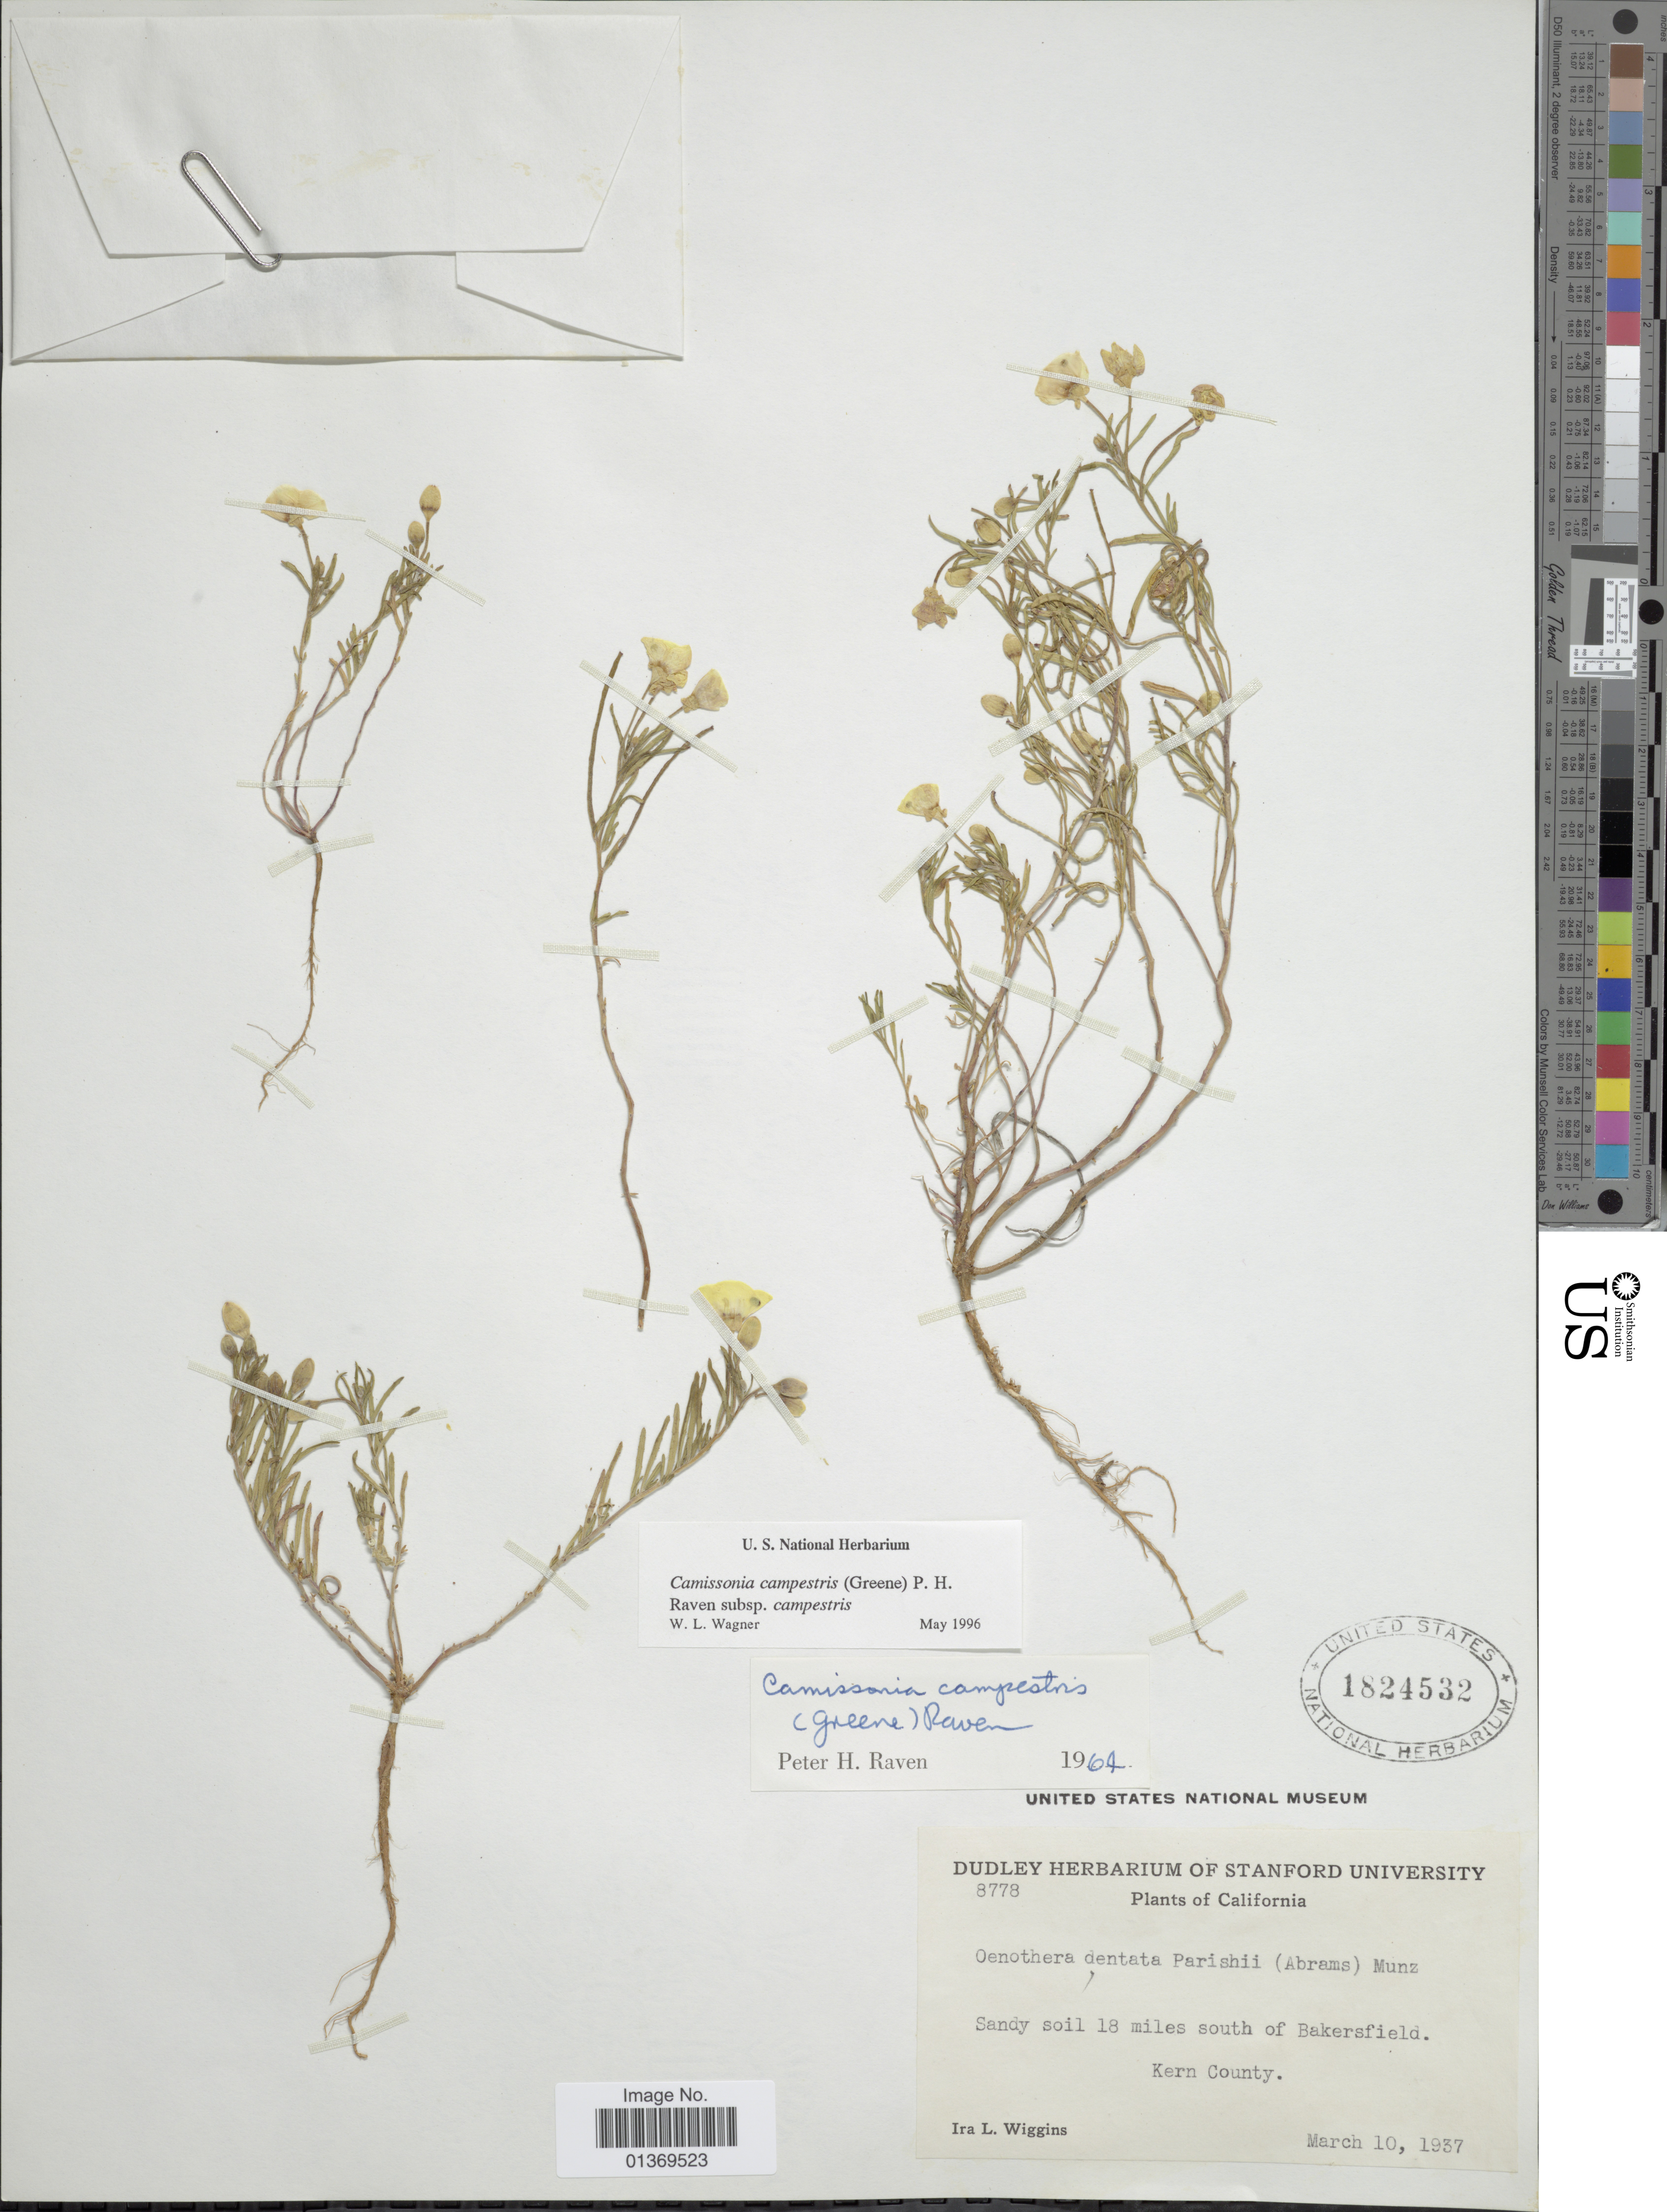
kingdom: Plantae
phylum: Tracheophyta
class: Magnoliopsida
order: Myrtales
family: Onagraceae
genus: Camissonia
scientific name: Camissonia campestris subsp. campestris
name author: (Greene) P.H. Raven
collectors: I. L. Wiggins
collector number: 8778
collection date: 1937-03-10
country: United States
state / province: California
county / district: Kern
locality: Sandy soil 18 miles south of Bakersfield, Kern County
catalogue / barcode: US 1824532